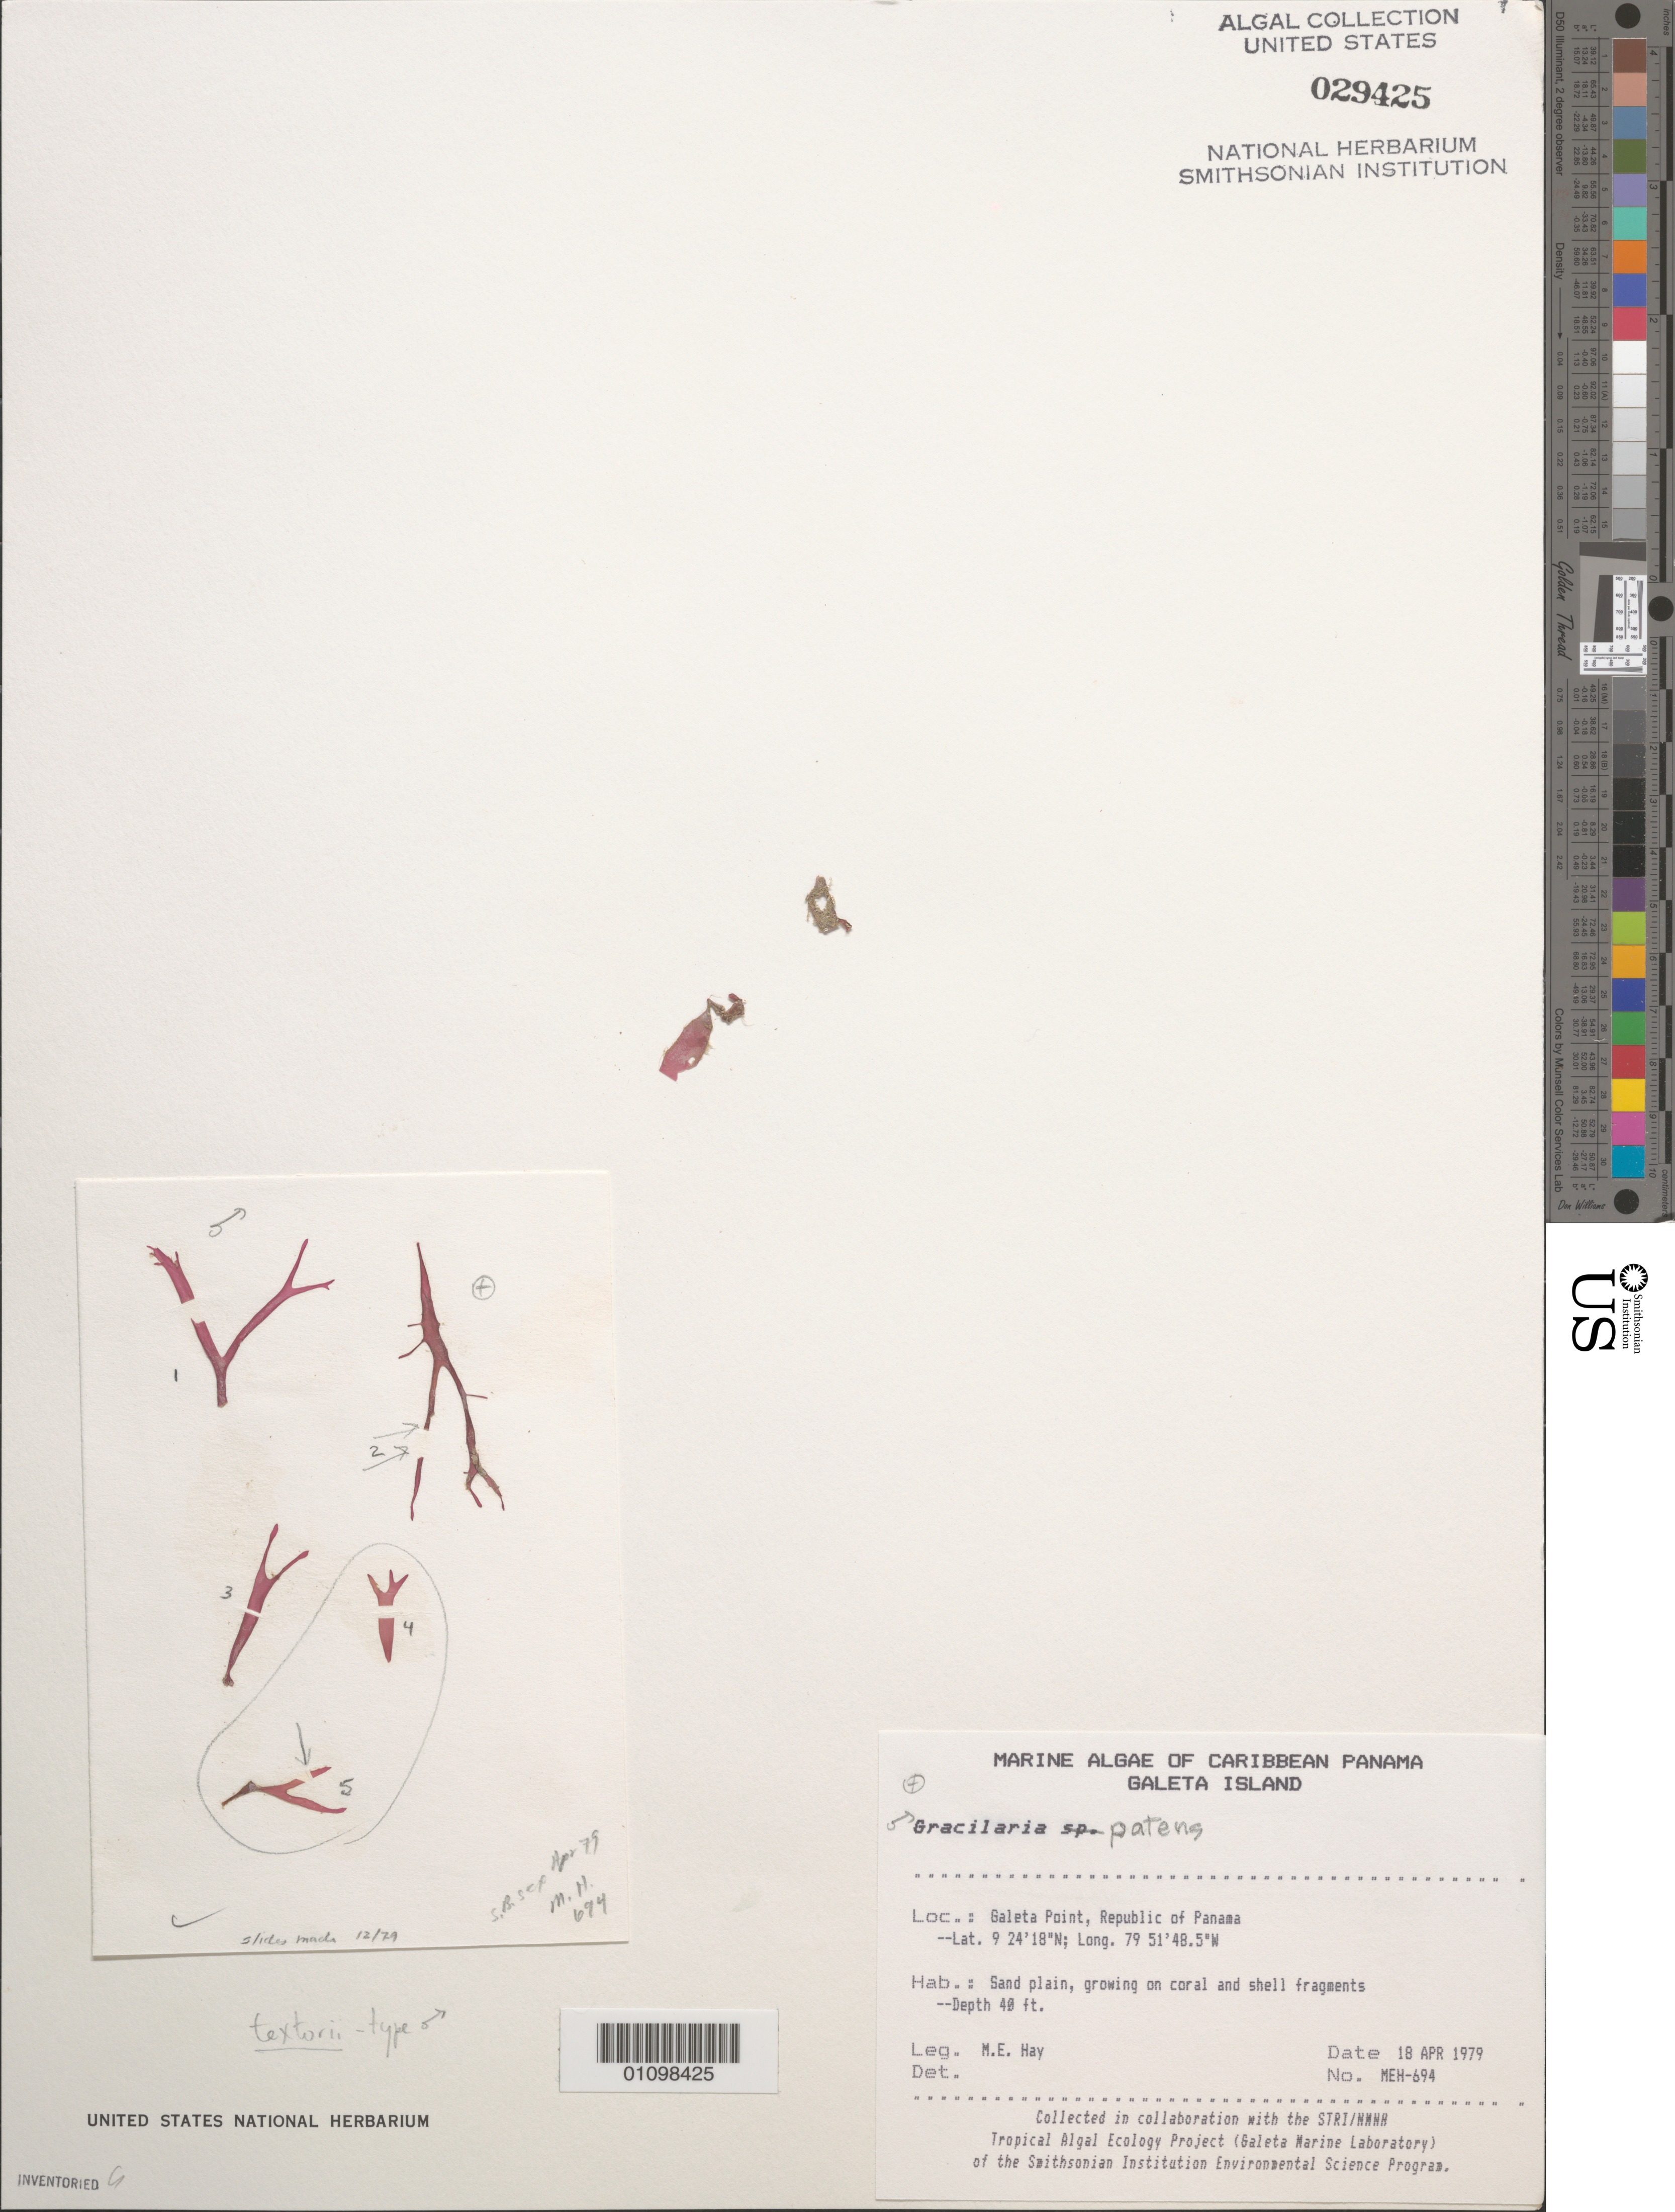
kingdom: Plantae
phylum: Rhodophyta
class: Florideophyceae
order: Gracilariales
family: Gracilariaceae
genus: Gracilaria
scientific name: Gracilaria patens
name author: P. Crouan & H. Crouan in Schramm & Maze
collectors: M. E. Hay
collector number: MEH-694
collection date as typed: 18 Apr 1979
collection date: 1979-04-18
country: Panama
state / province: Colón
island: Galeta Island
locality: Galeta Point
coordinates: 9 24'18"N, 79 51'48.5"W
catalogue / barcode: US 29425